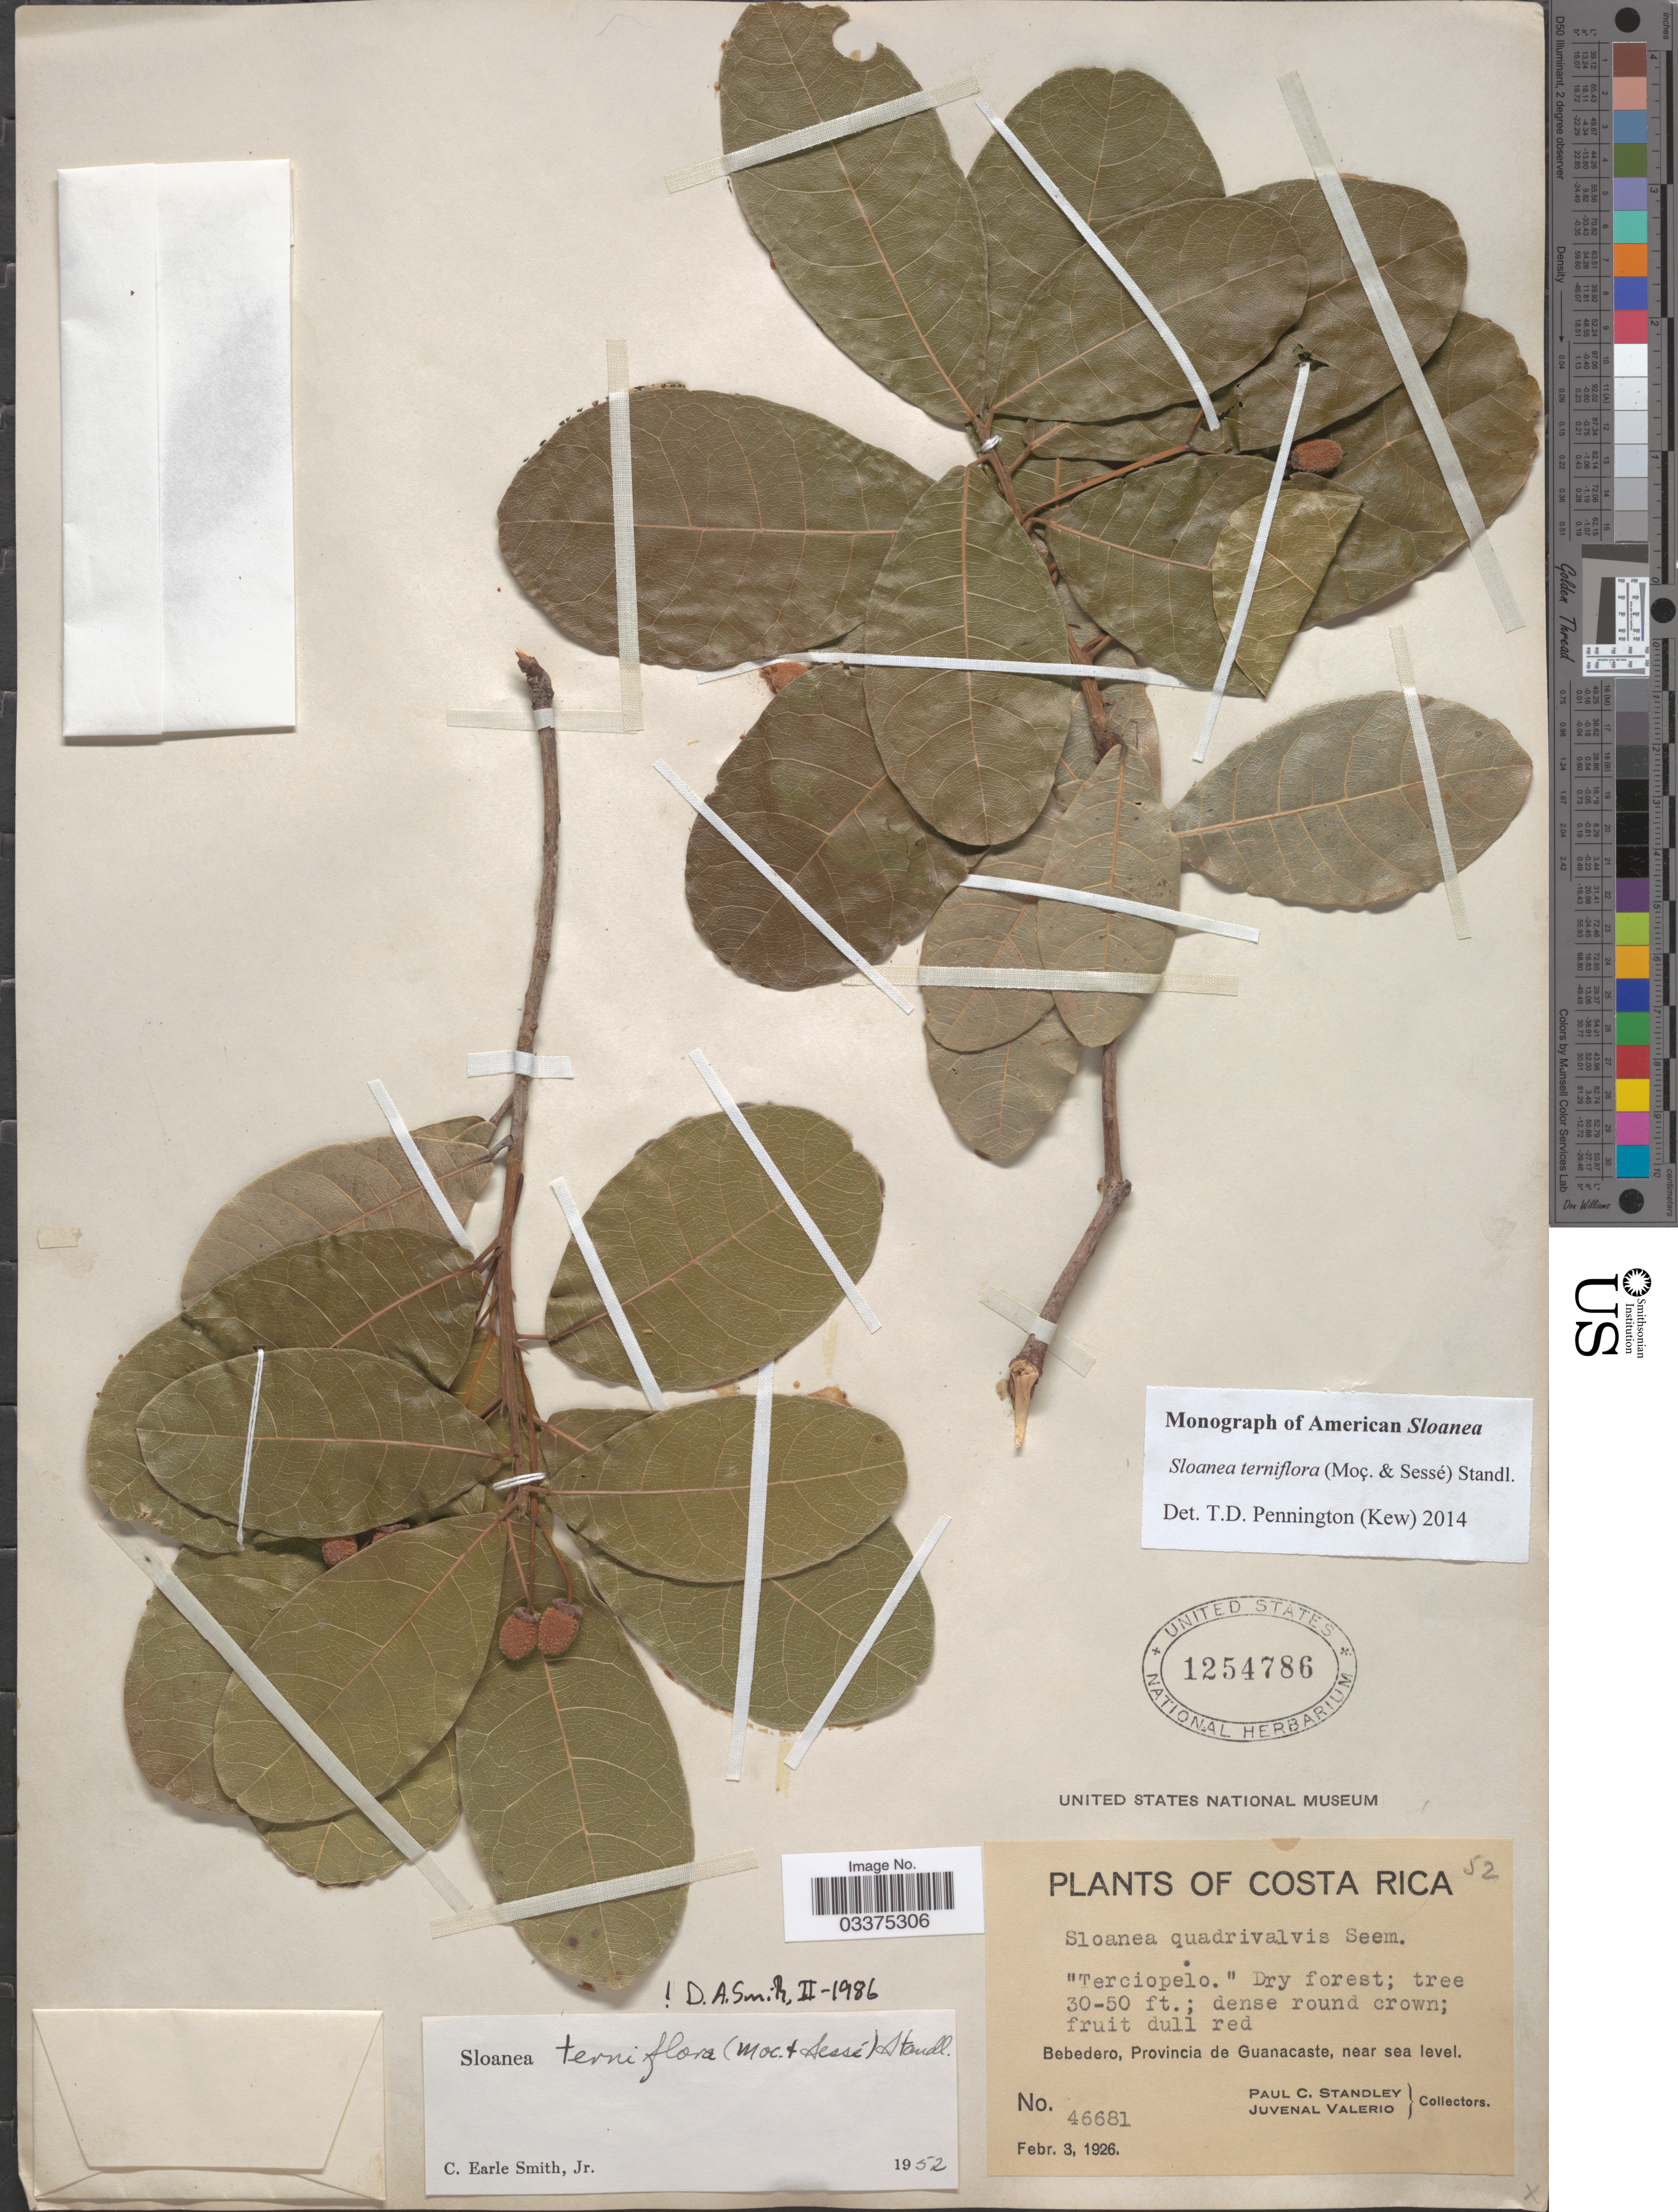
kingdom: Plantae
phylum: Tracheophyta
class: Magnoliopsida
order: Oxalidales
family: Elaeocarpaceae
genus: Sloanea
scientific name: Sloanea terniflora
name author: (Moc. & Sessé ex DC.) Standl.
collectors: P. C. Standley & J. Valerio R.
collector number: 46681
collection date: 1926-02-03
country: Costa Rica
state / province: Guanacaste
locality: Bebedero.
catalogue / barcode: US 1254786